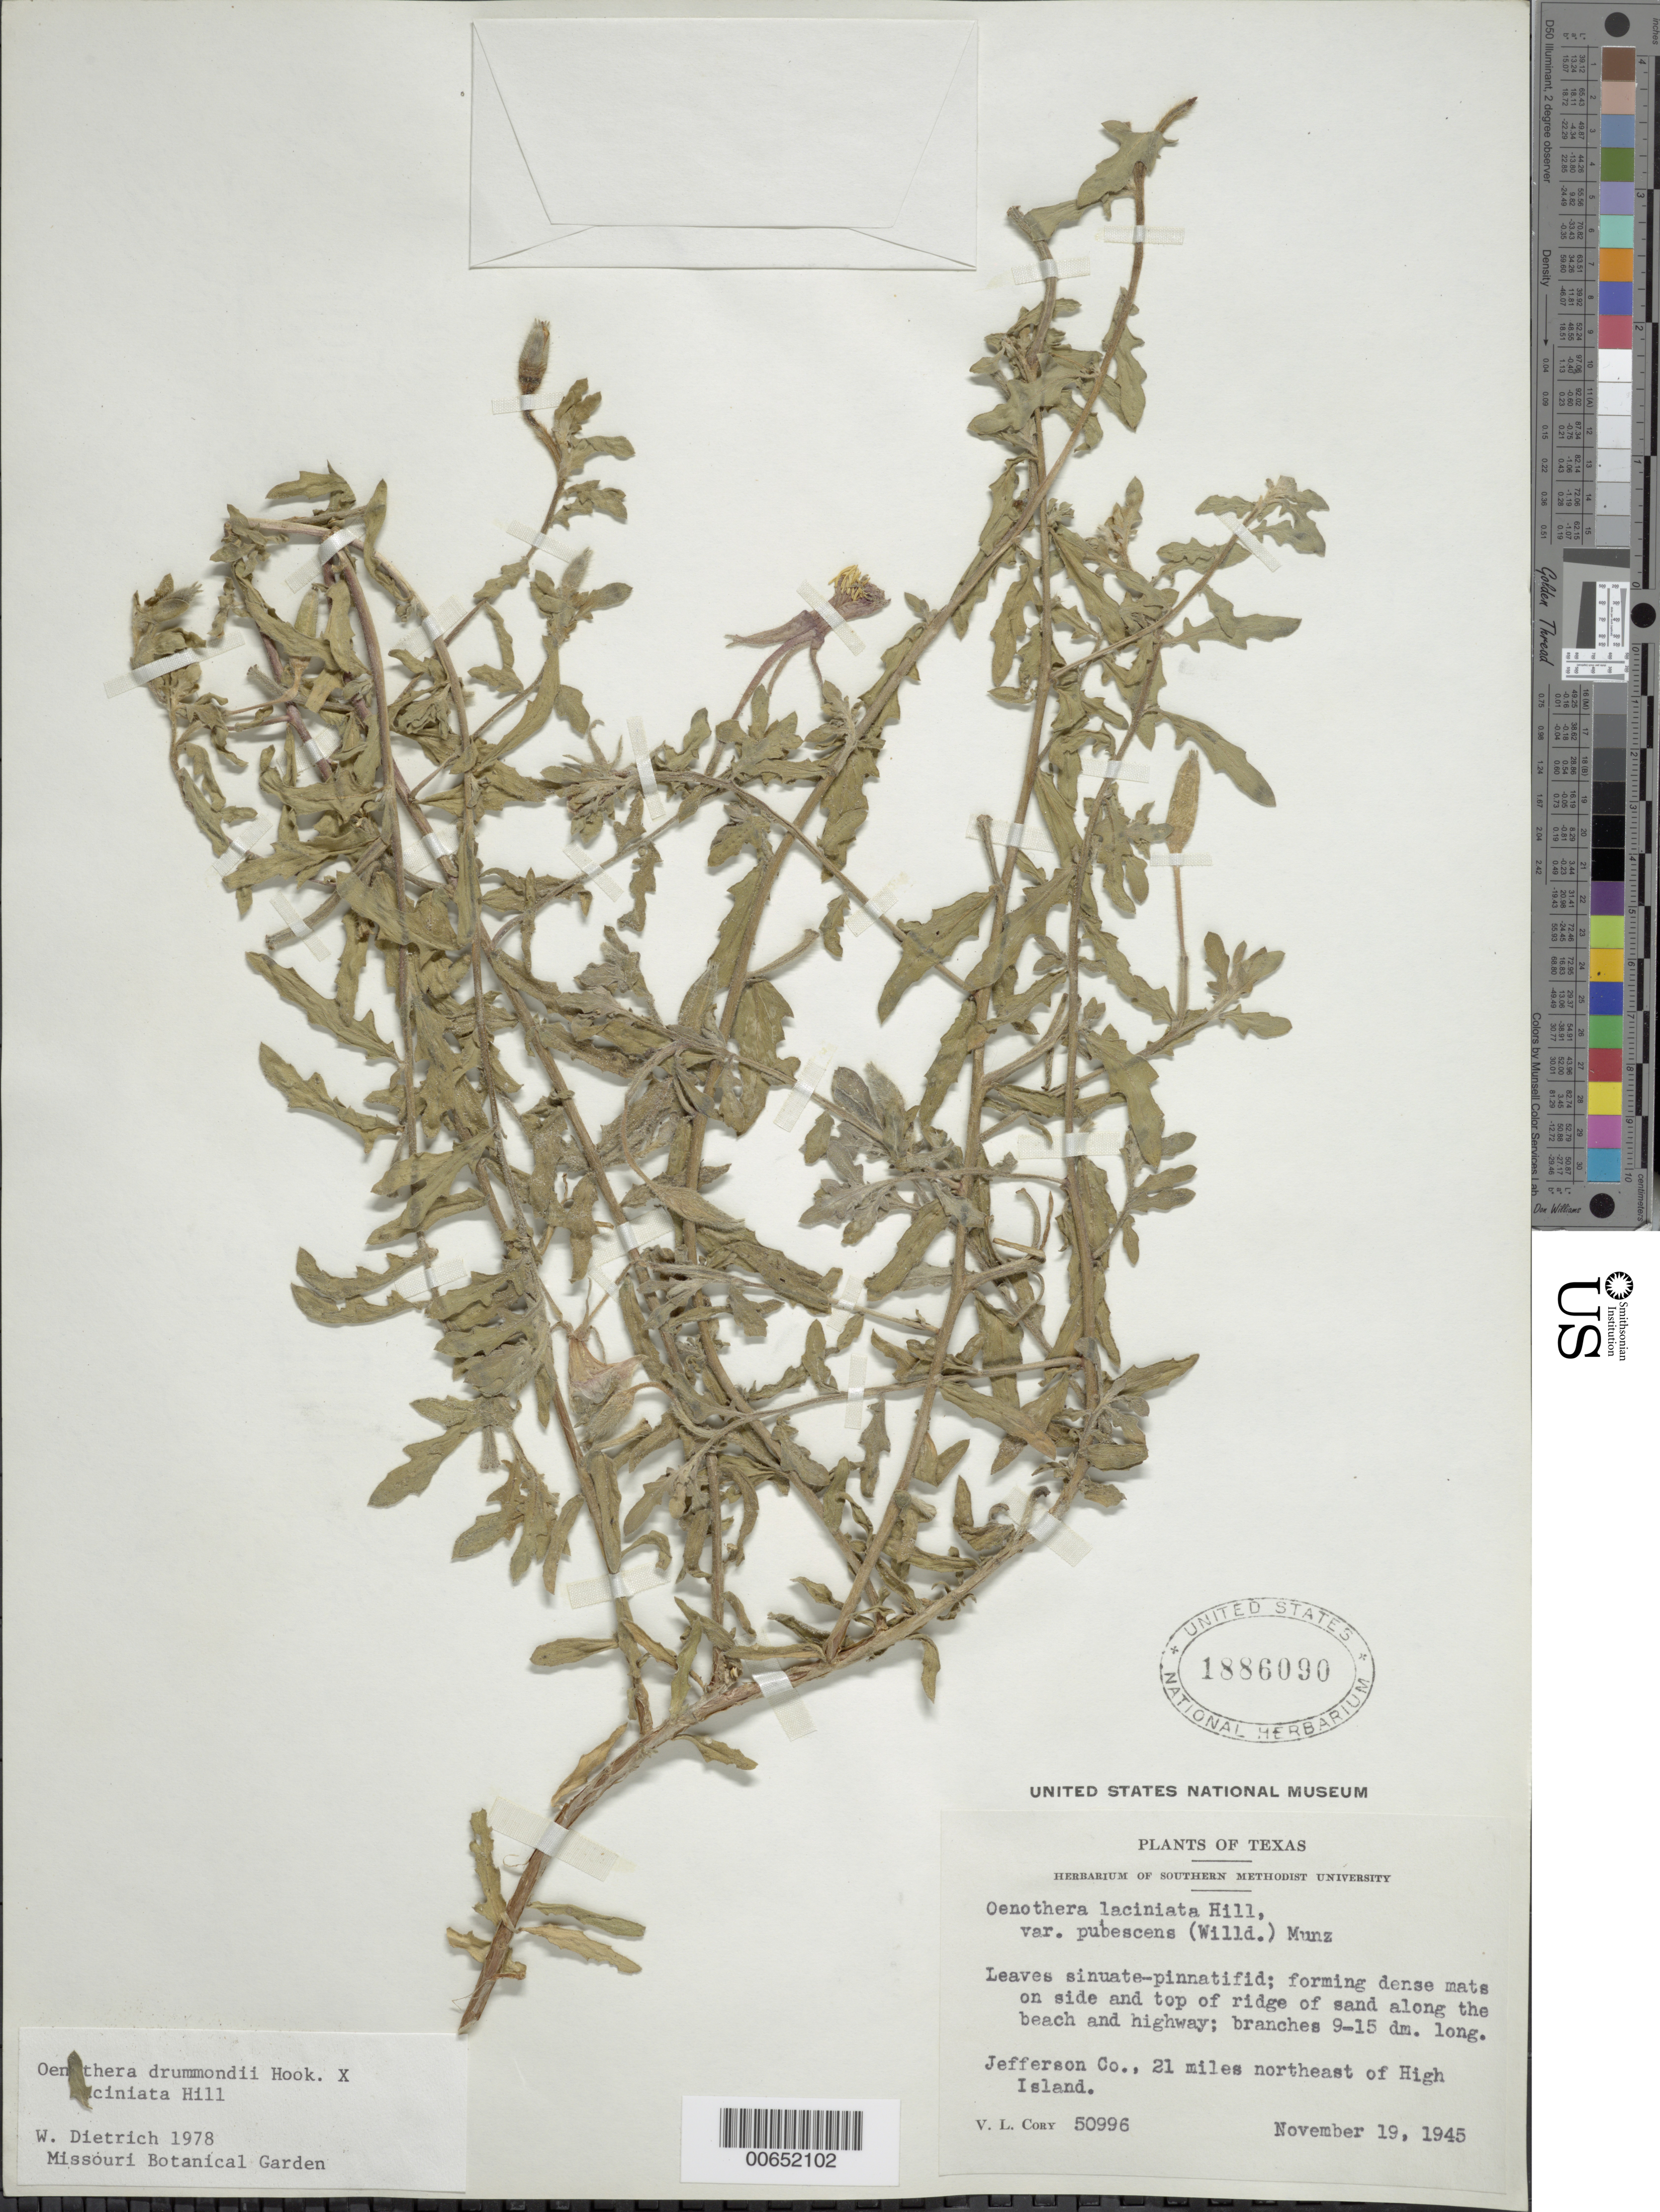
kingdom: Plantae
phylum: Tracheophyta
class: Magnoliopsida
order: Myrtales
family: Onagraceae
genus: Oenothera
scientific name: Oenothera drummondii subsp. drummondii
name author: Hook.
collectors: V. Cory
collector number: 50996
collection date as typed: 19 Nov 1945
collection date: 1945-11-19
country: United States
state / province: Texas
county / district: Jefferson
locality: NE of High Island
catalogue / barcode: US 1886090